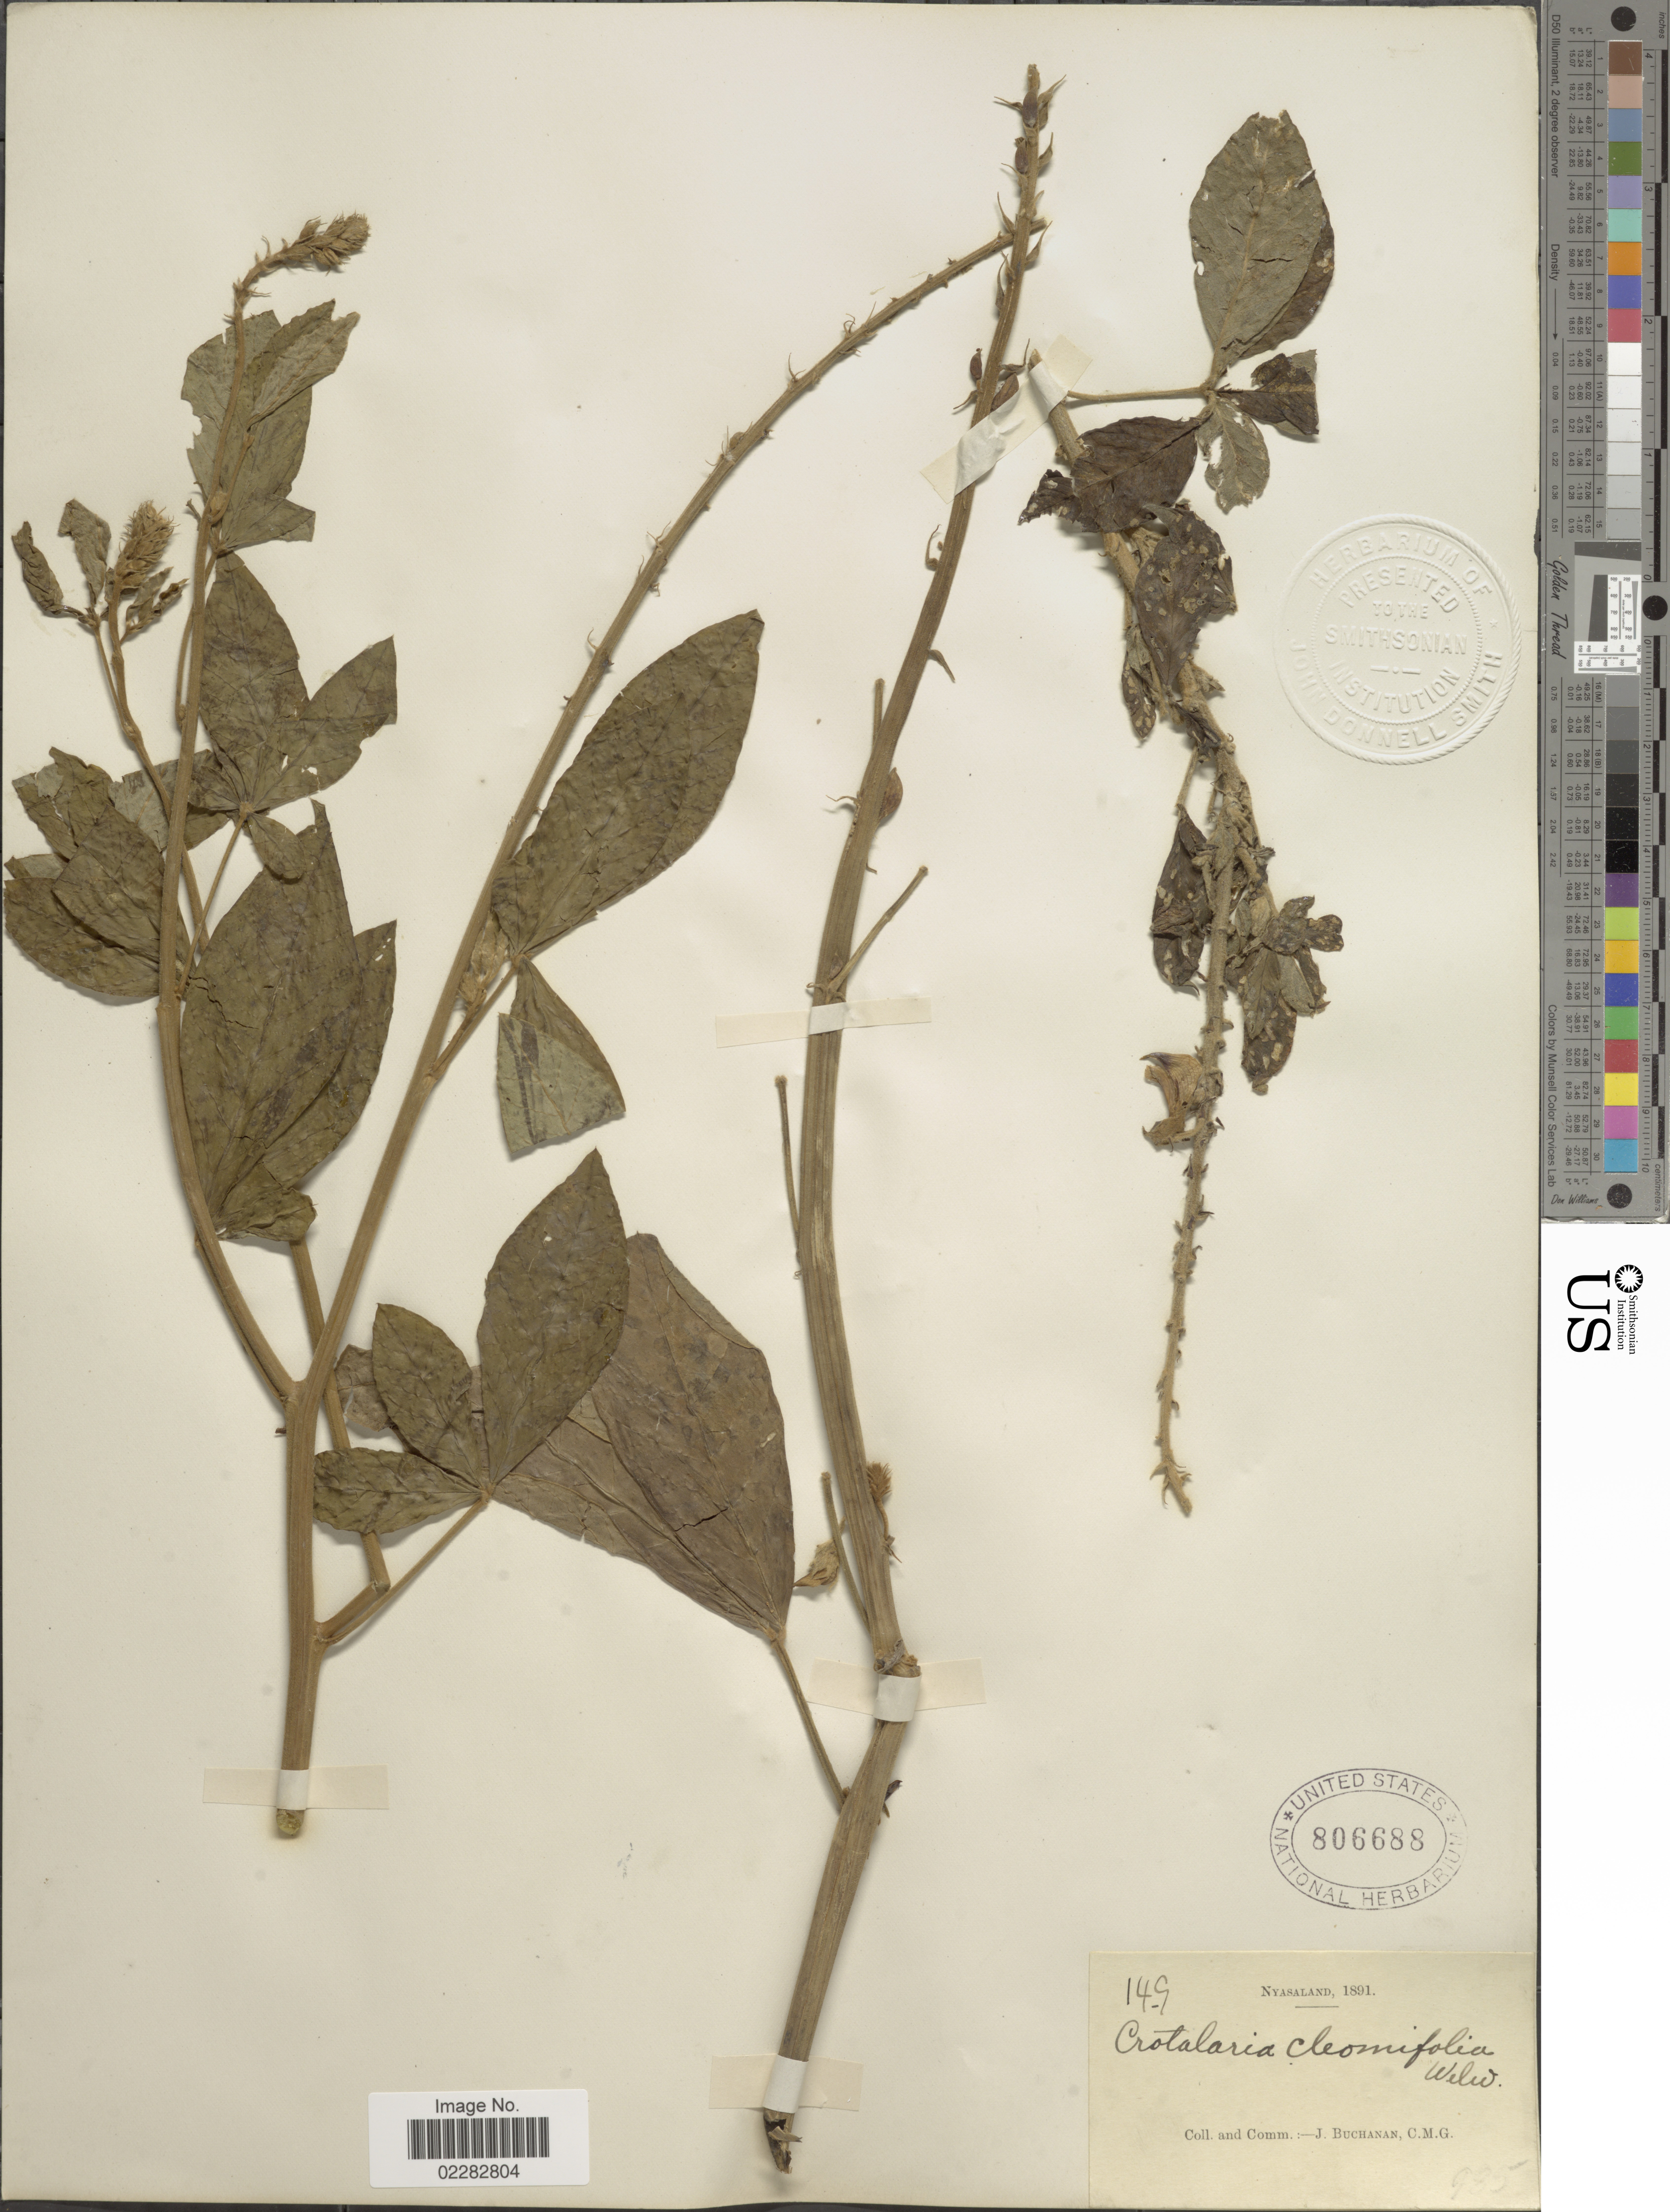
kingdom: Plantae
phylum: Tracheophyta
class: Magnoliopsida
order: Fabales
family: Fabaceae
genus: Crotalaria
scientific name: Crotalaria cleomifolia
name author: Baker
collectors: J. Buchanan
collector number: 149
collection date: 1891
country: Malawi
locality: Nyasaland.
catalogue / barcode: US 806688